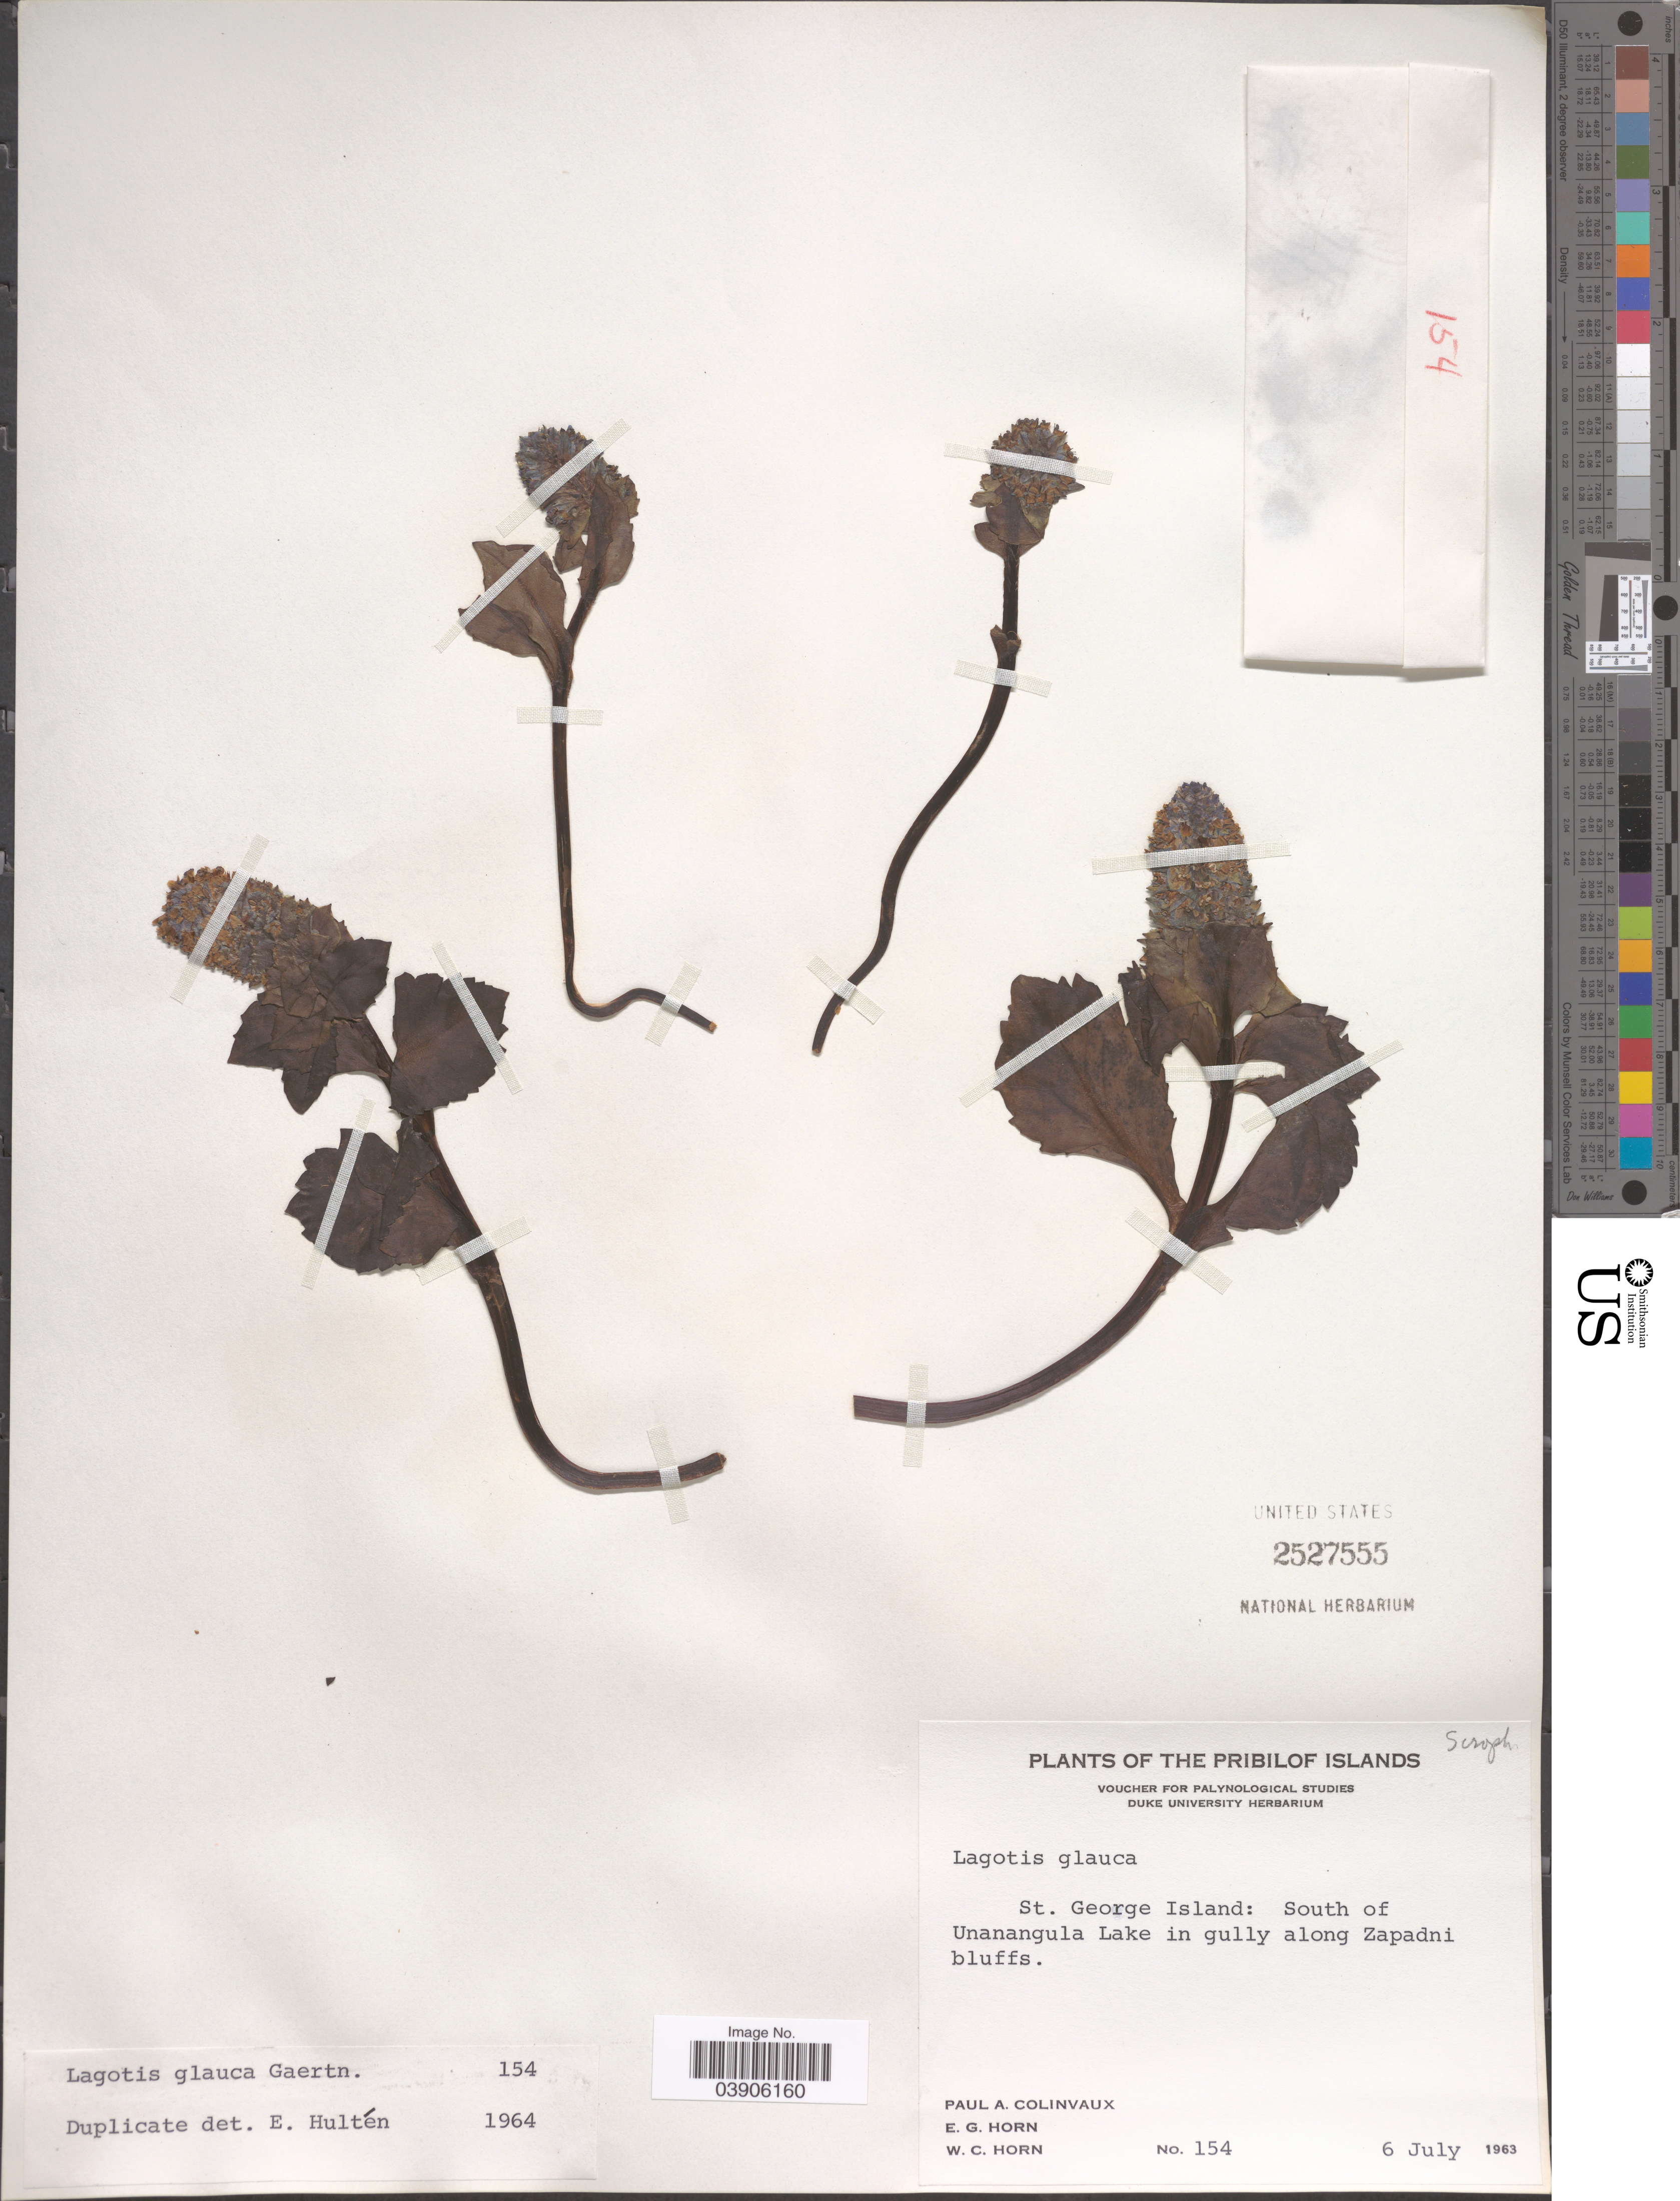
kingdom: Plantae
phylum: Tracheophyta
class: Magnoliopsida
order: Lamiales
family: Plantaginaceae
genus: Lagotis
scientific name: Lagotis glauca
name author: Gaertn.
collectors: P. Colinvaux, E. Horn & W. Horn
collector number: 154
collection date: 1963-07-06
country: United States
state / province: Alaska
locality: The Pribilof Islands. St. George Island: South of Unanangula Lake in gully along Zapadni bluffs.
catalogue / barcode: US 2527555